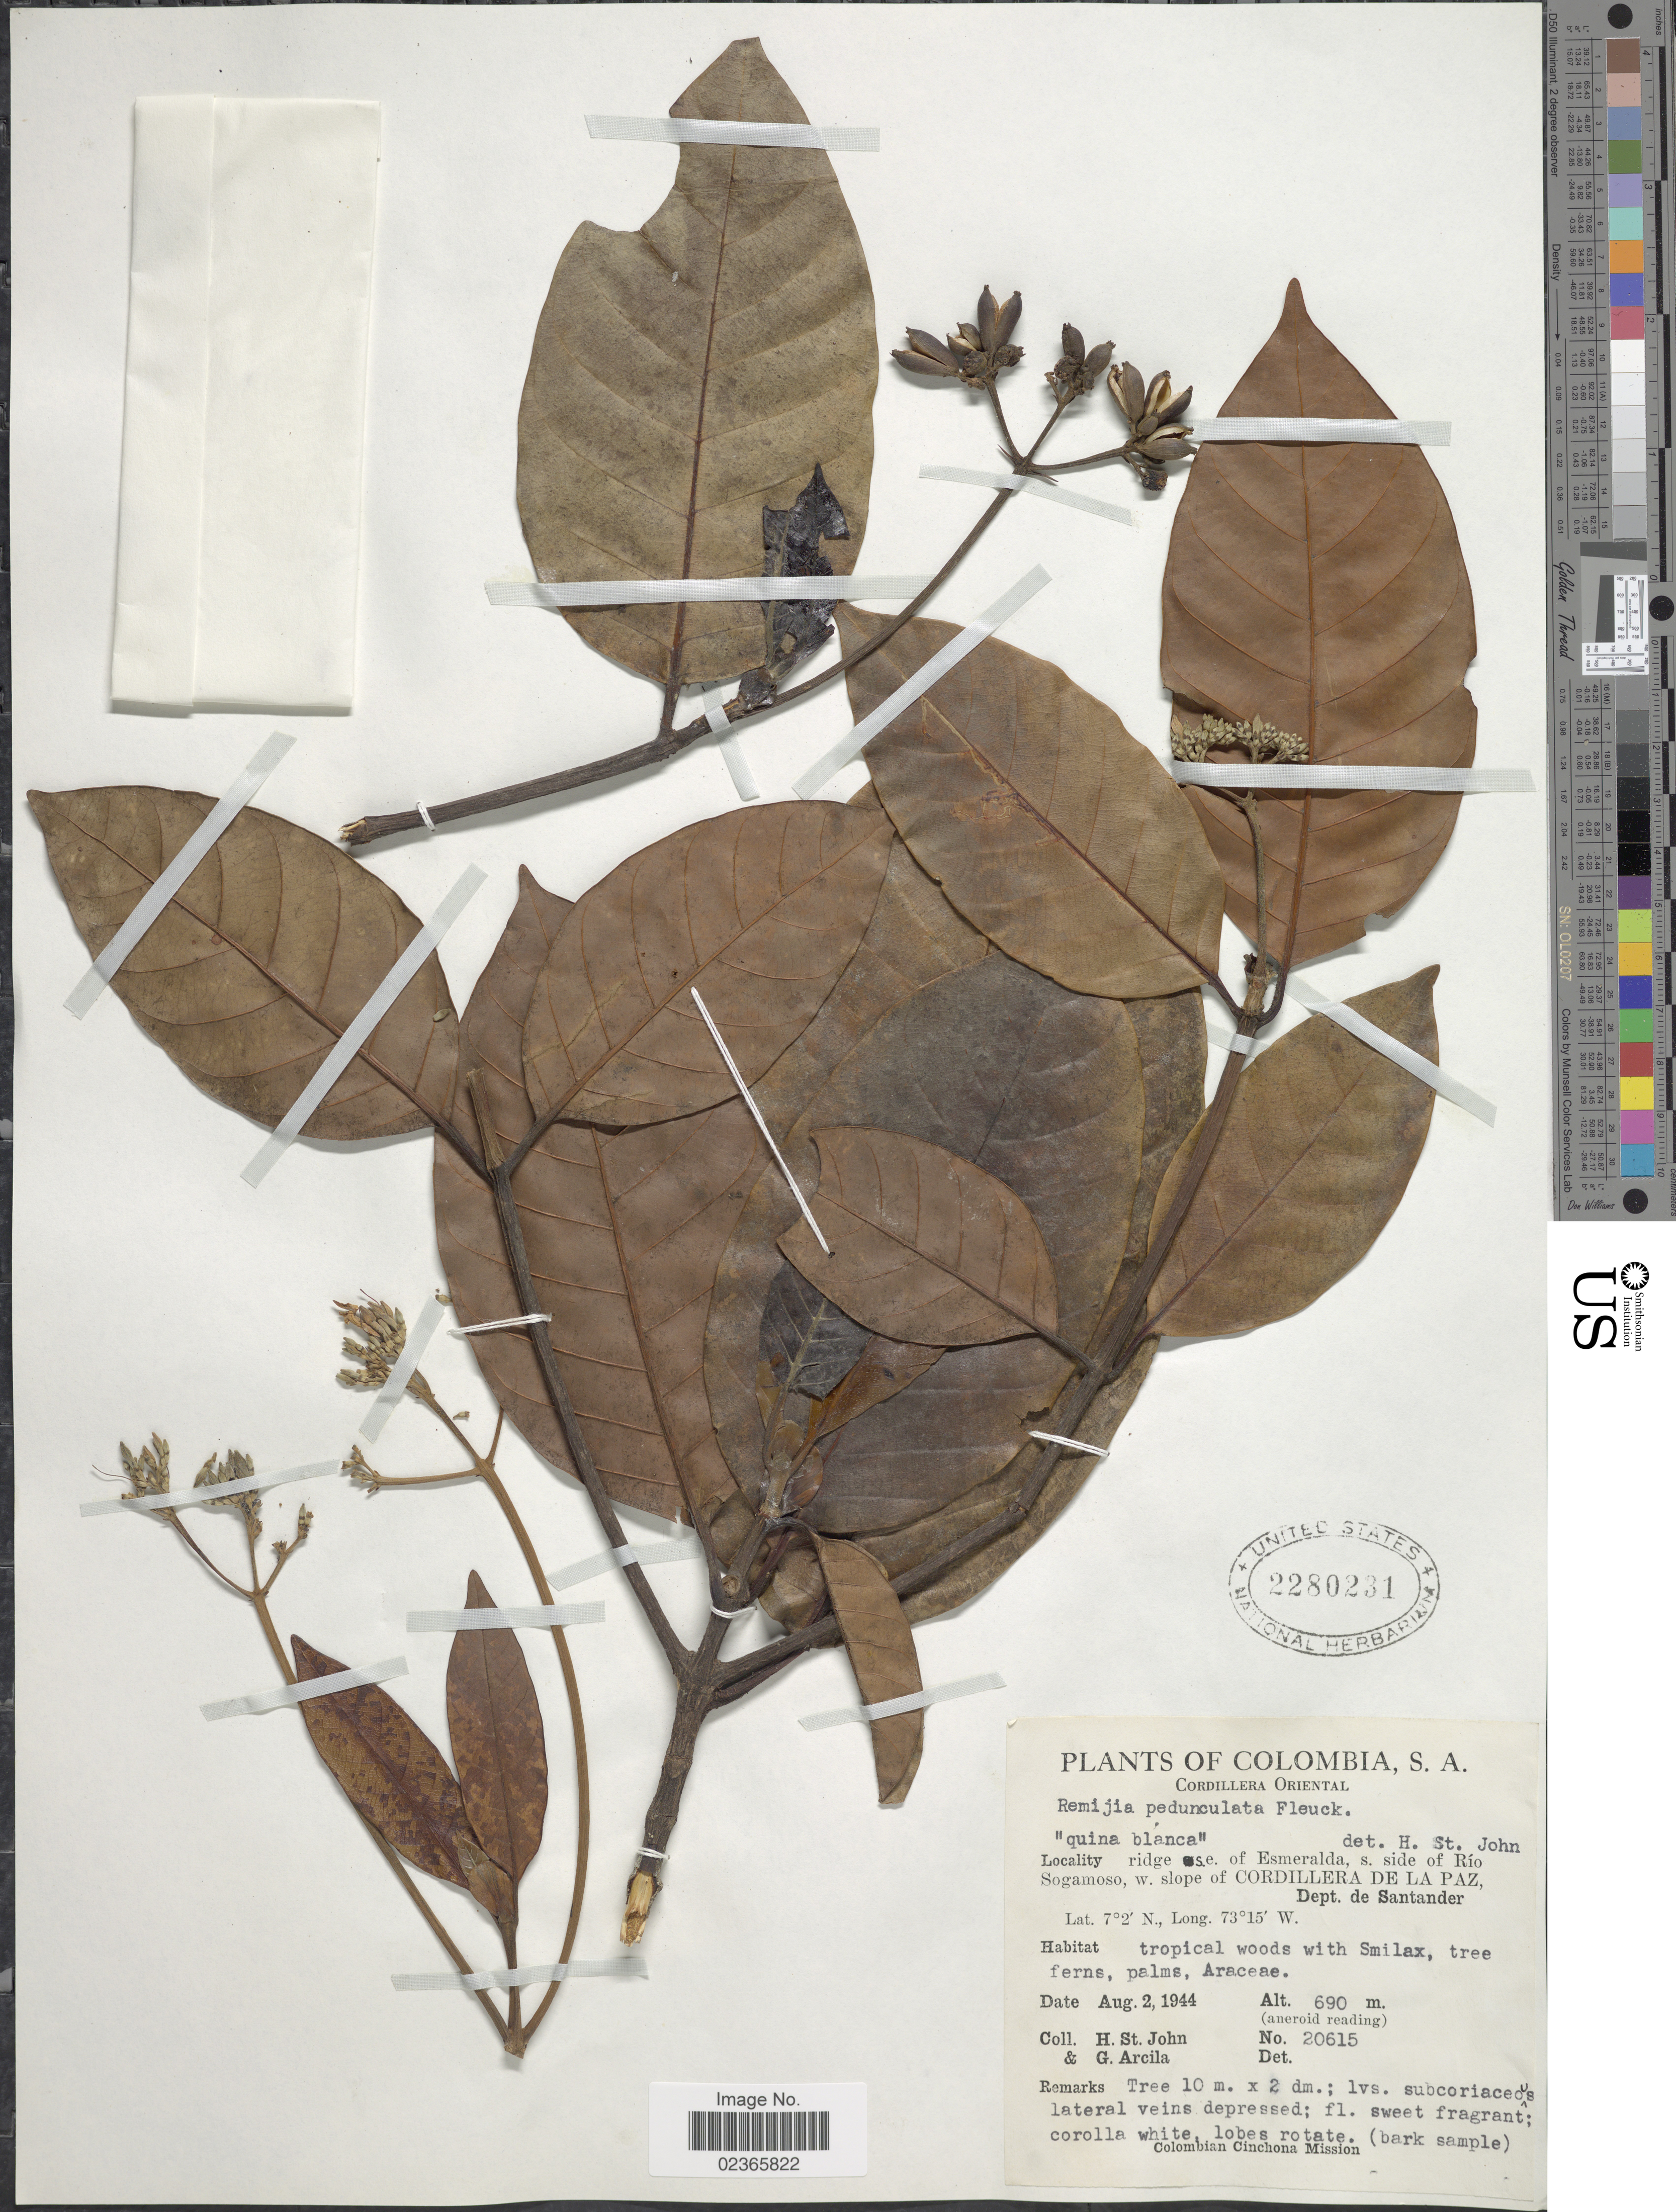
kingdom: Plantae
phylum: Tracheophyta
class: Magnoliopsida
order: Gentianales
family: Rubiaceae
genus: Remijia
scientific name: Remijia pedunculata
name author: (H. Karst.) Fluck.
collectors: H. St. John & G. Arcila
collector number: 20615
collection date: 1944-08-02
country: Colombia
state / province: Santander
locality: Cordillera Oriental, ridge s.e. of Esmeralda, s. side of Rio Sogamoso, w. slope of Cordillera de La Paz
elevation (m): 690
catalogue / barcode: US 2280231